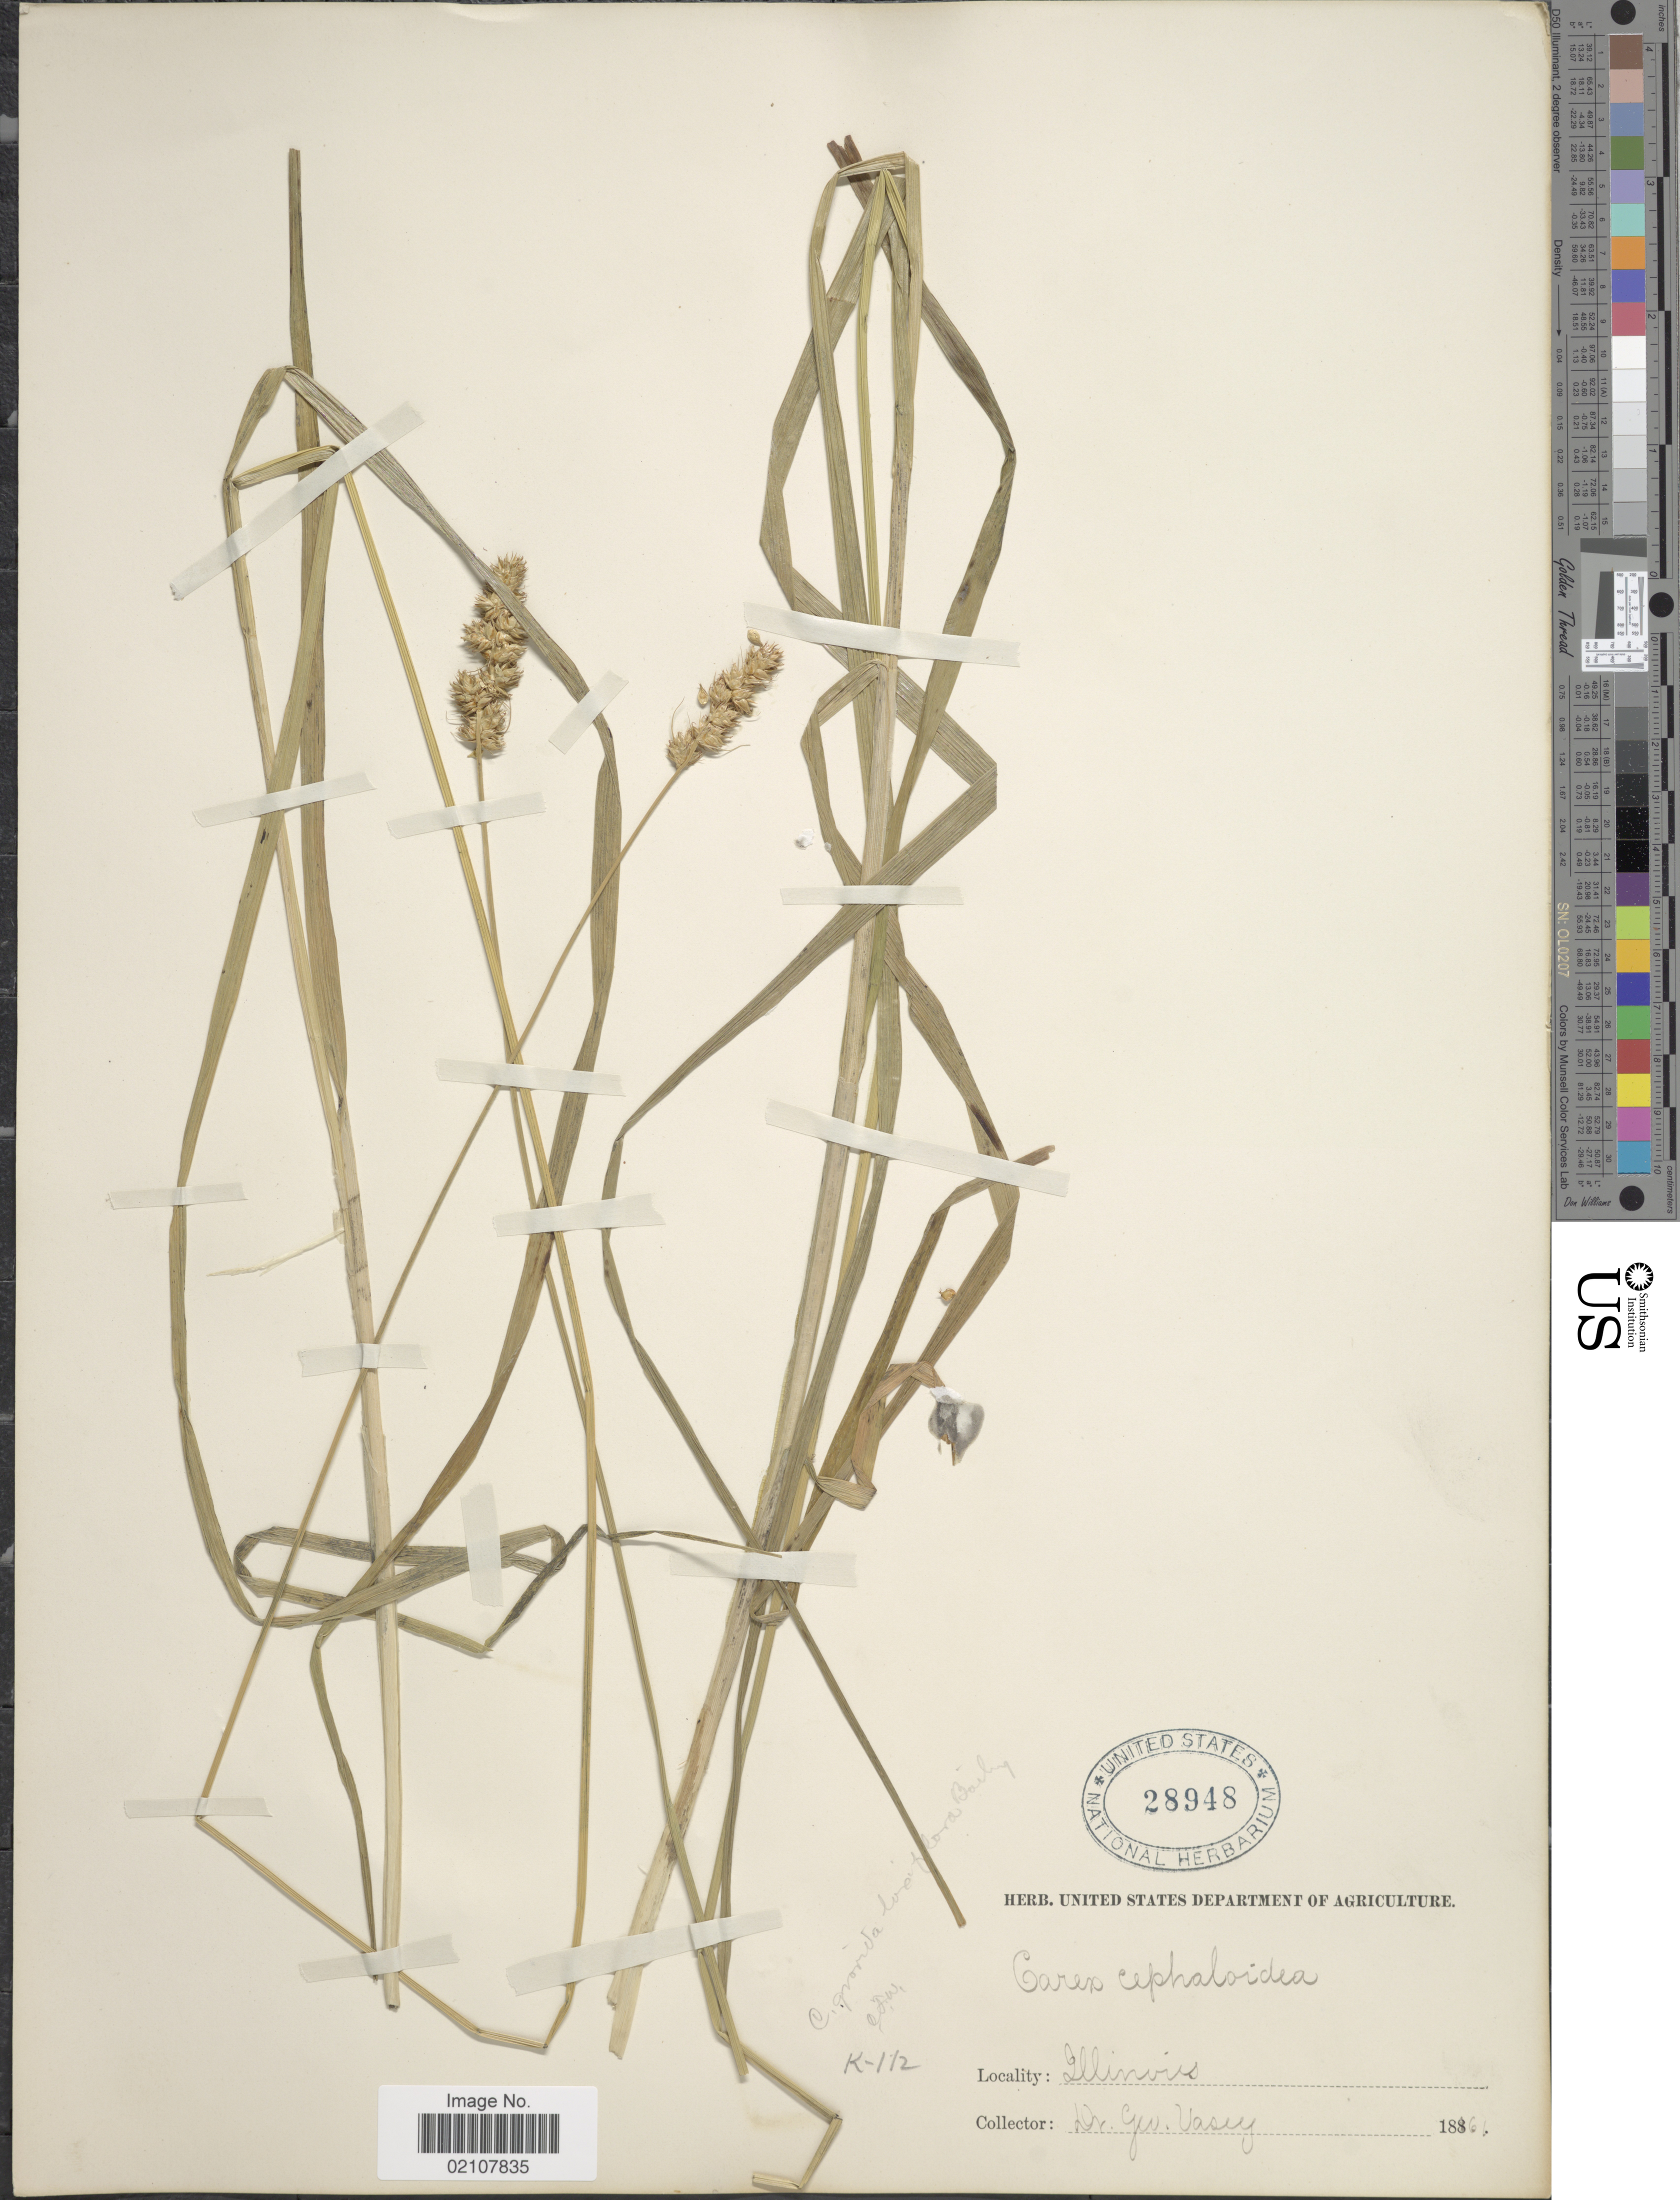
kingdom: Plantae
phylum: Tracheophyta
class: Liliopsida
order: Poales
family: Cyperaceae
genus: Carex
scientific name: Carex cephaloidea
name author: (Dewey) Dewey ex Boott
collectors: G. Vasey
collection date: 1861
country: United States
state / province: Illinois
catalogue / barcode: US 28948